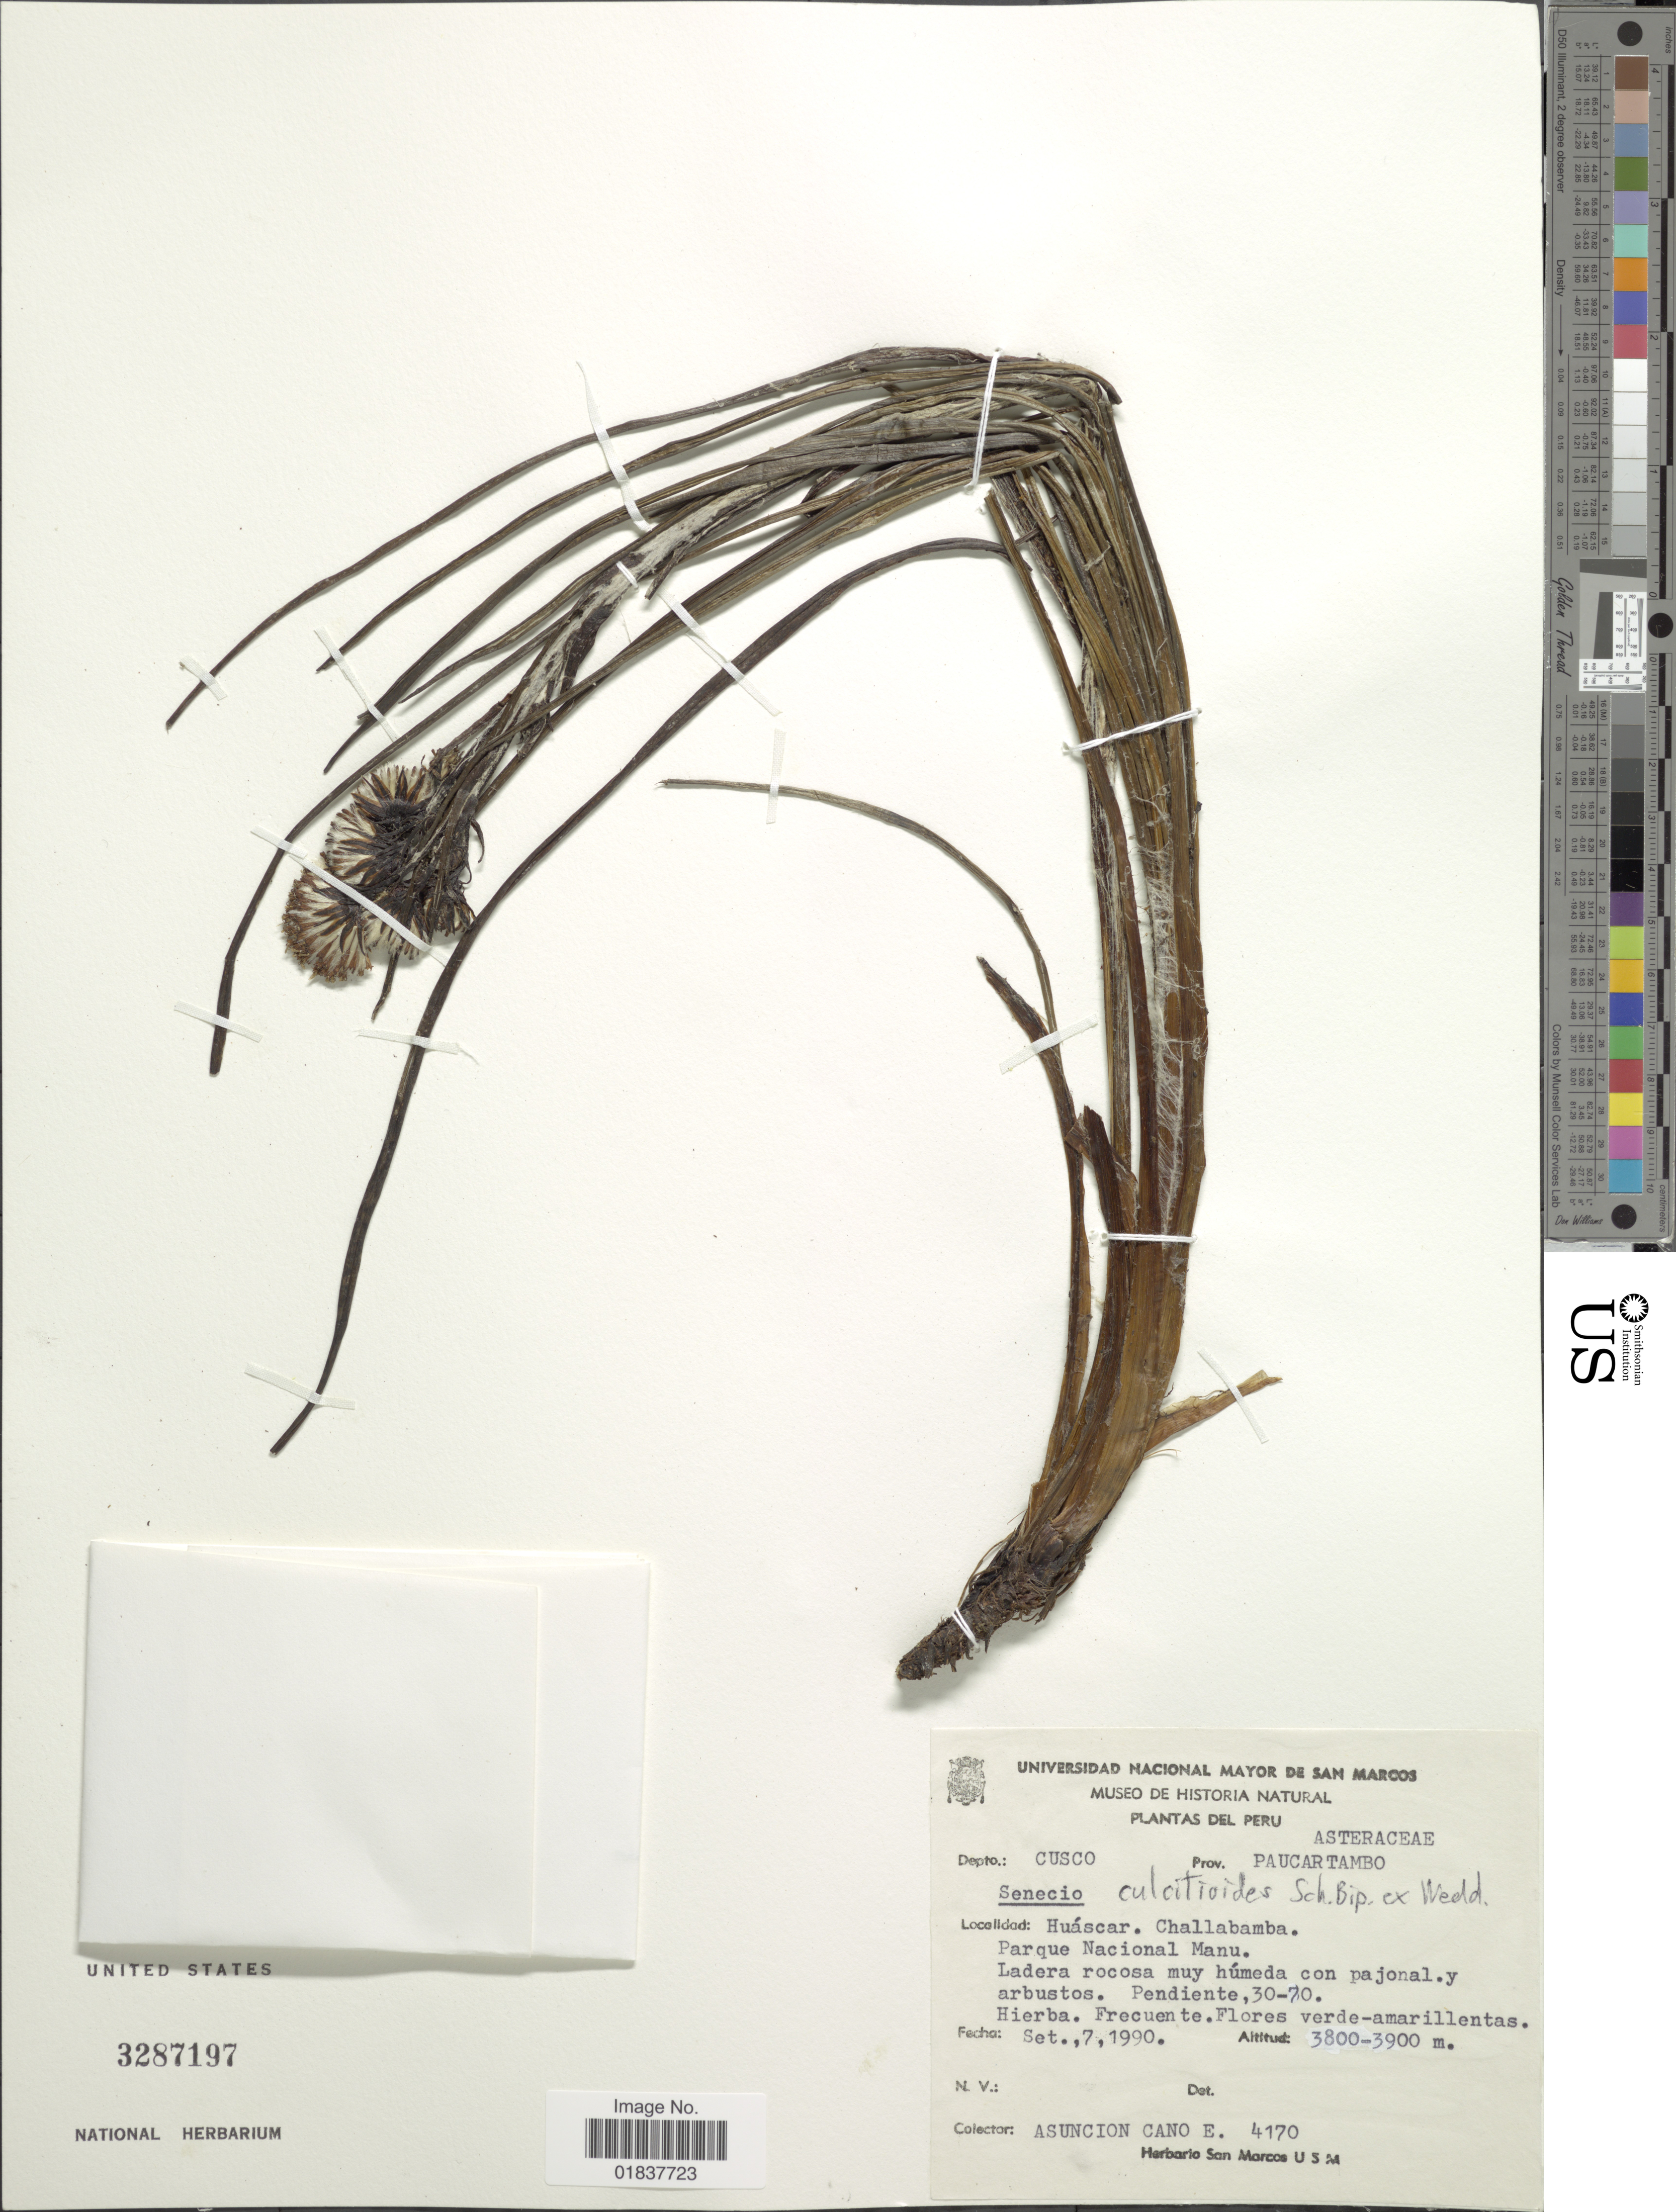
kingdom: Plantae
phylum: Tracheophyta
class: Magnoliopsida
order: Asterales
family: Asteraceae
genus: Senecio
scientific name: Senecio comosus var. culcitioides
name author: (Sch. Bip. ex Wedd.) Cabrera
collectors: A. Cano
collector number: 4170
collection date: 1990-09-07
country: Peru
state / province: Cusco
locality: Prov. Paucartambo, Huascar, Challabamba, Parque Nacional Manu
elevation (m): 3800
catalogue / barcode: US 3287197